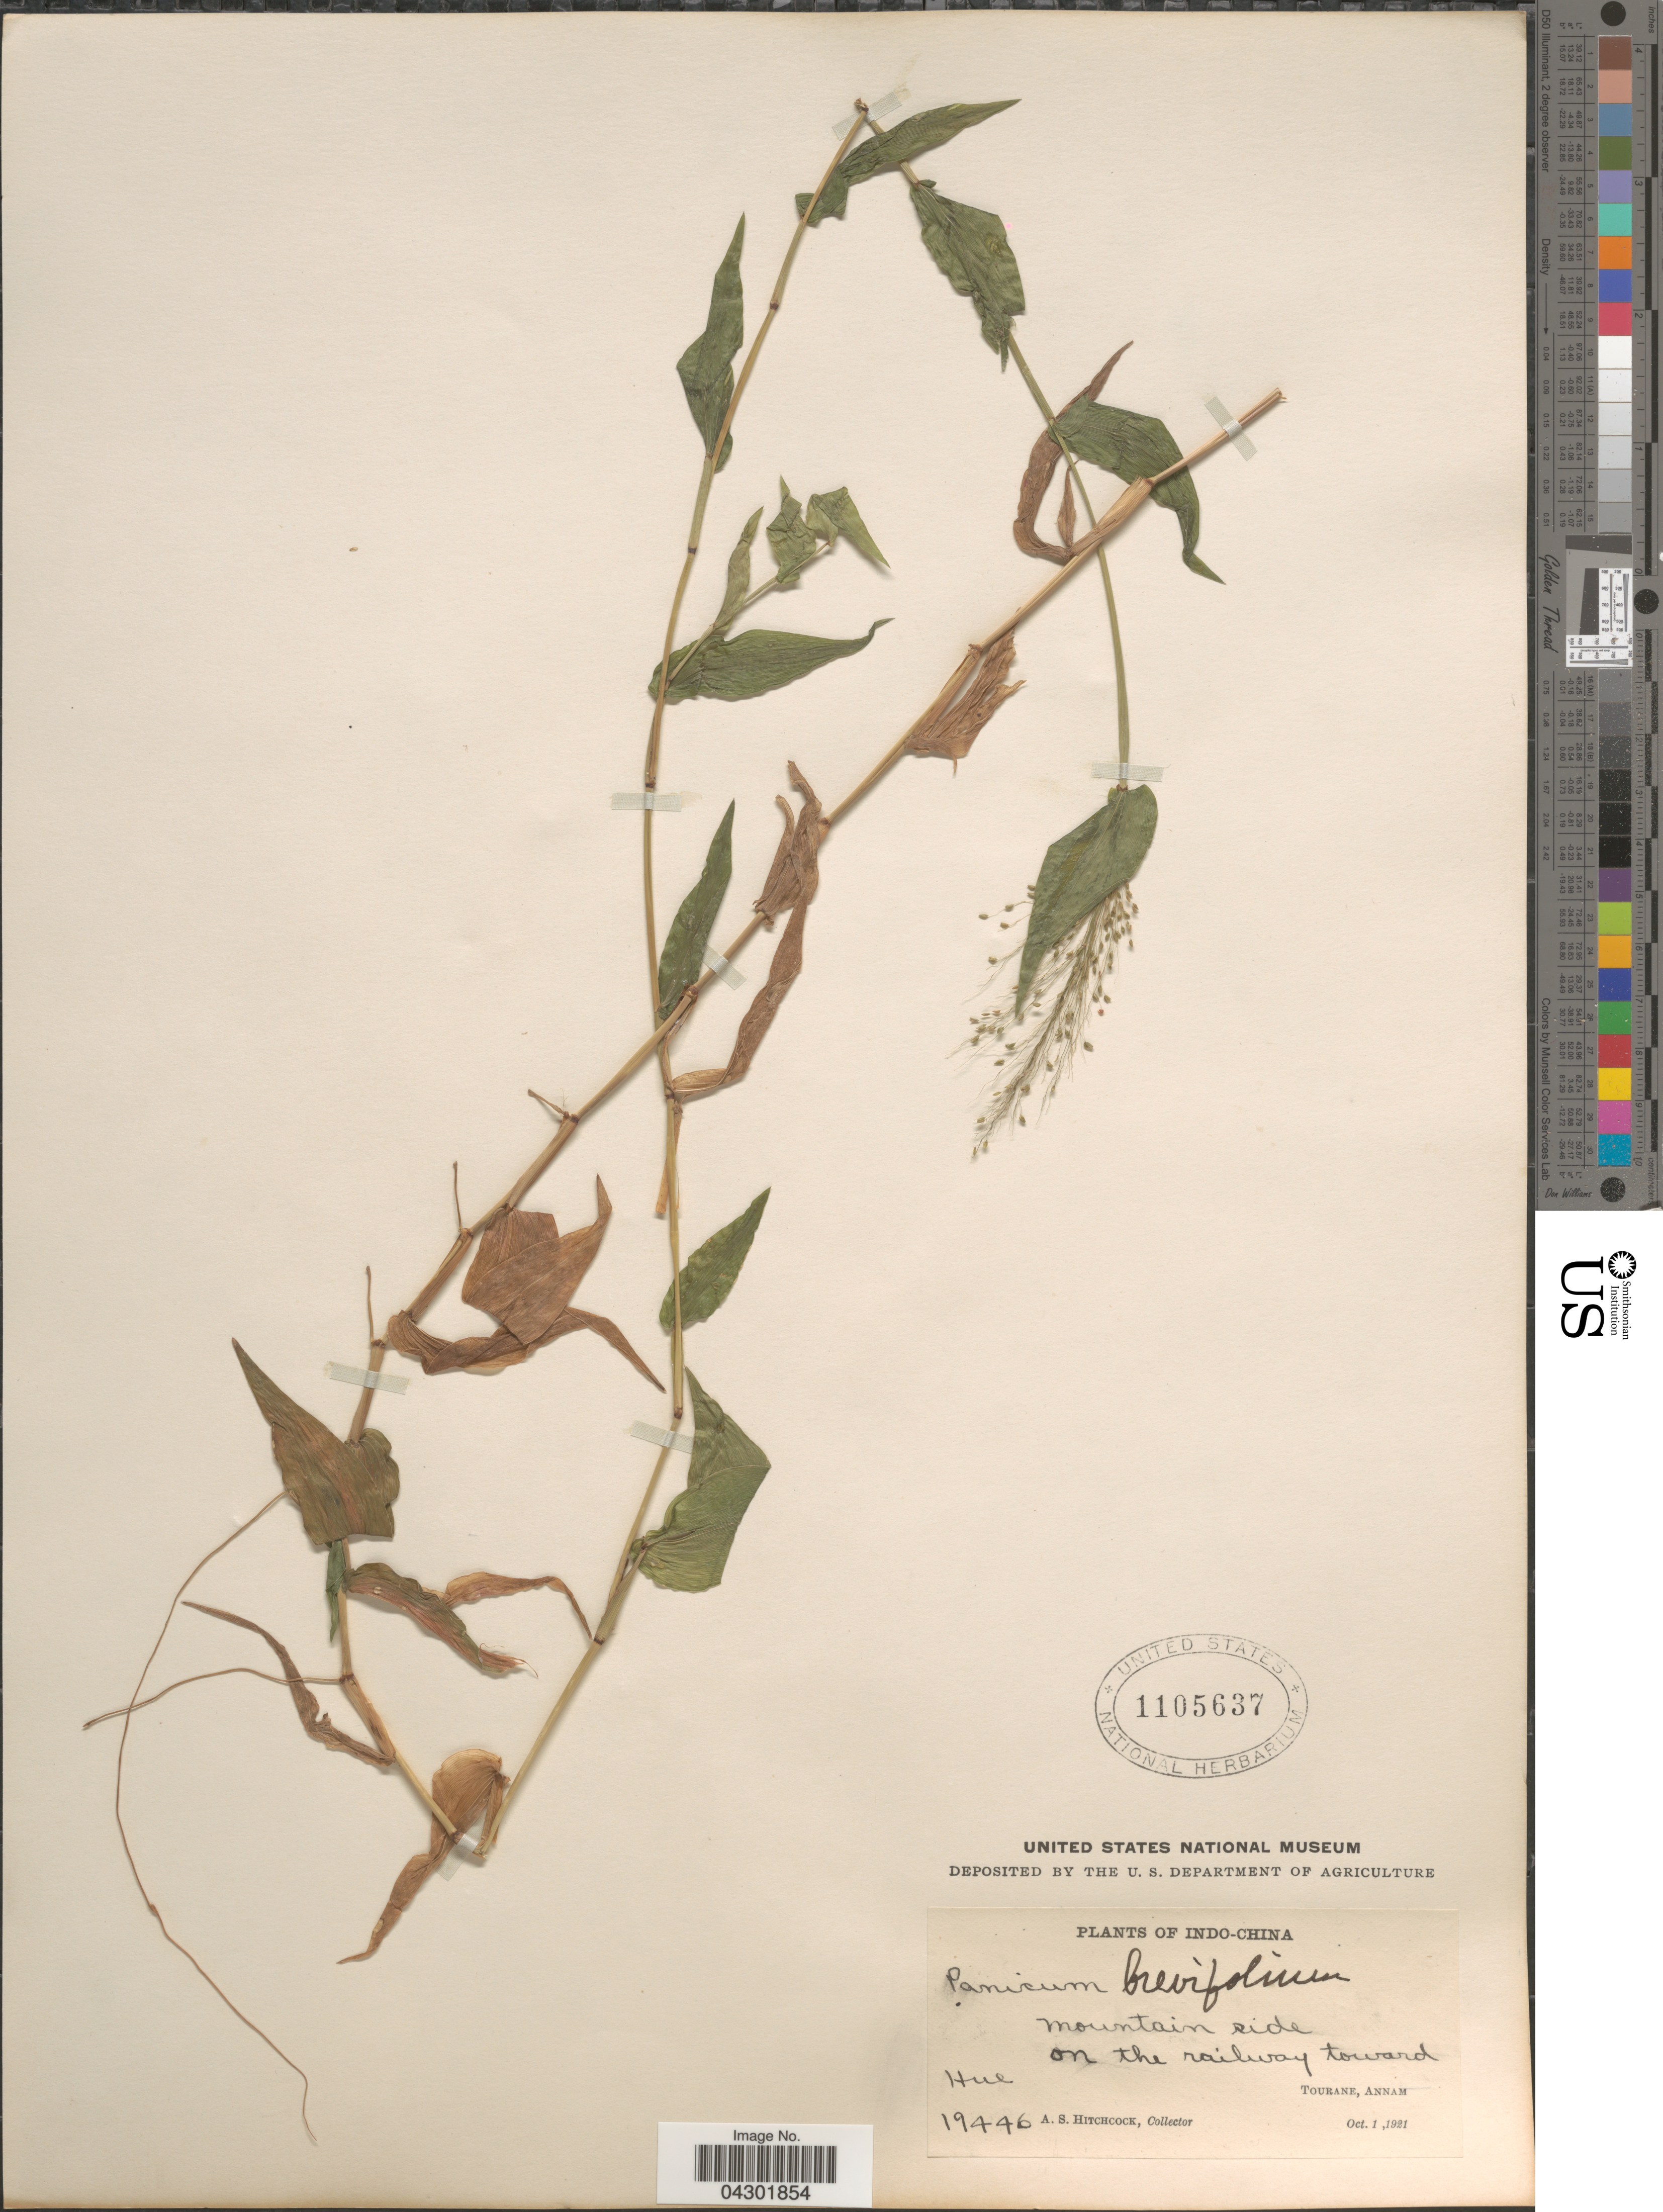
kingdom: Plantae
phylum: Tracheophyta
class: Liliopsida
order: Poales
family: Poaceae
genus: Panicum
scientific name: Panicum brevifolium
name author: L.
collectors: A. S. Hitchcock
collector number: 19446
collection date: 1921-10-01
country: Vietnam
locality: Indo-China. Mountain side on the railway toward Hue. Tourane, Annam.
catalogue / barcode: US 1105637